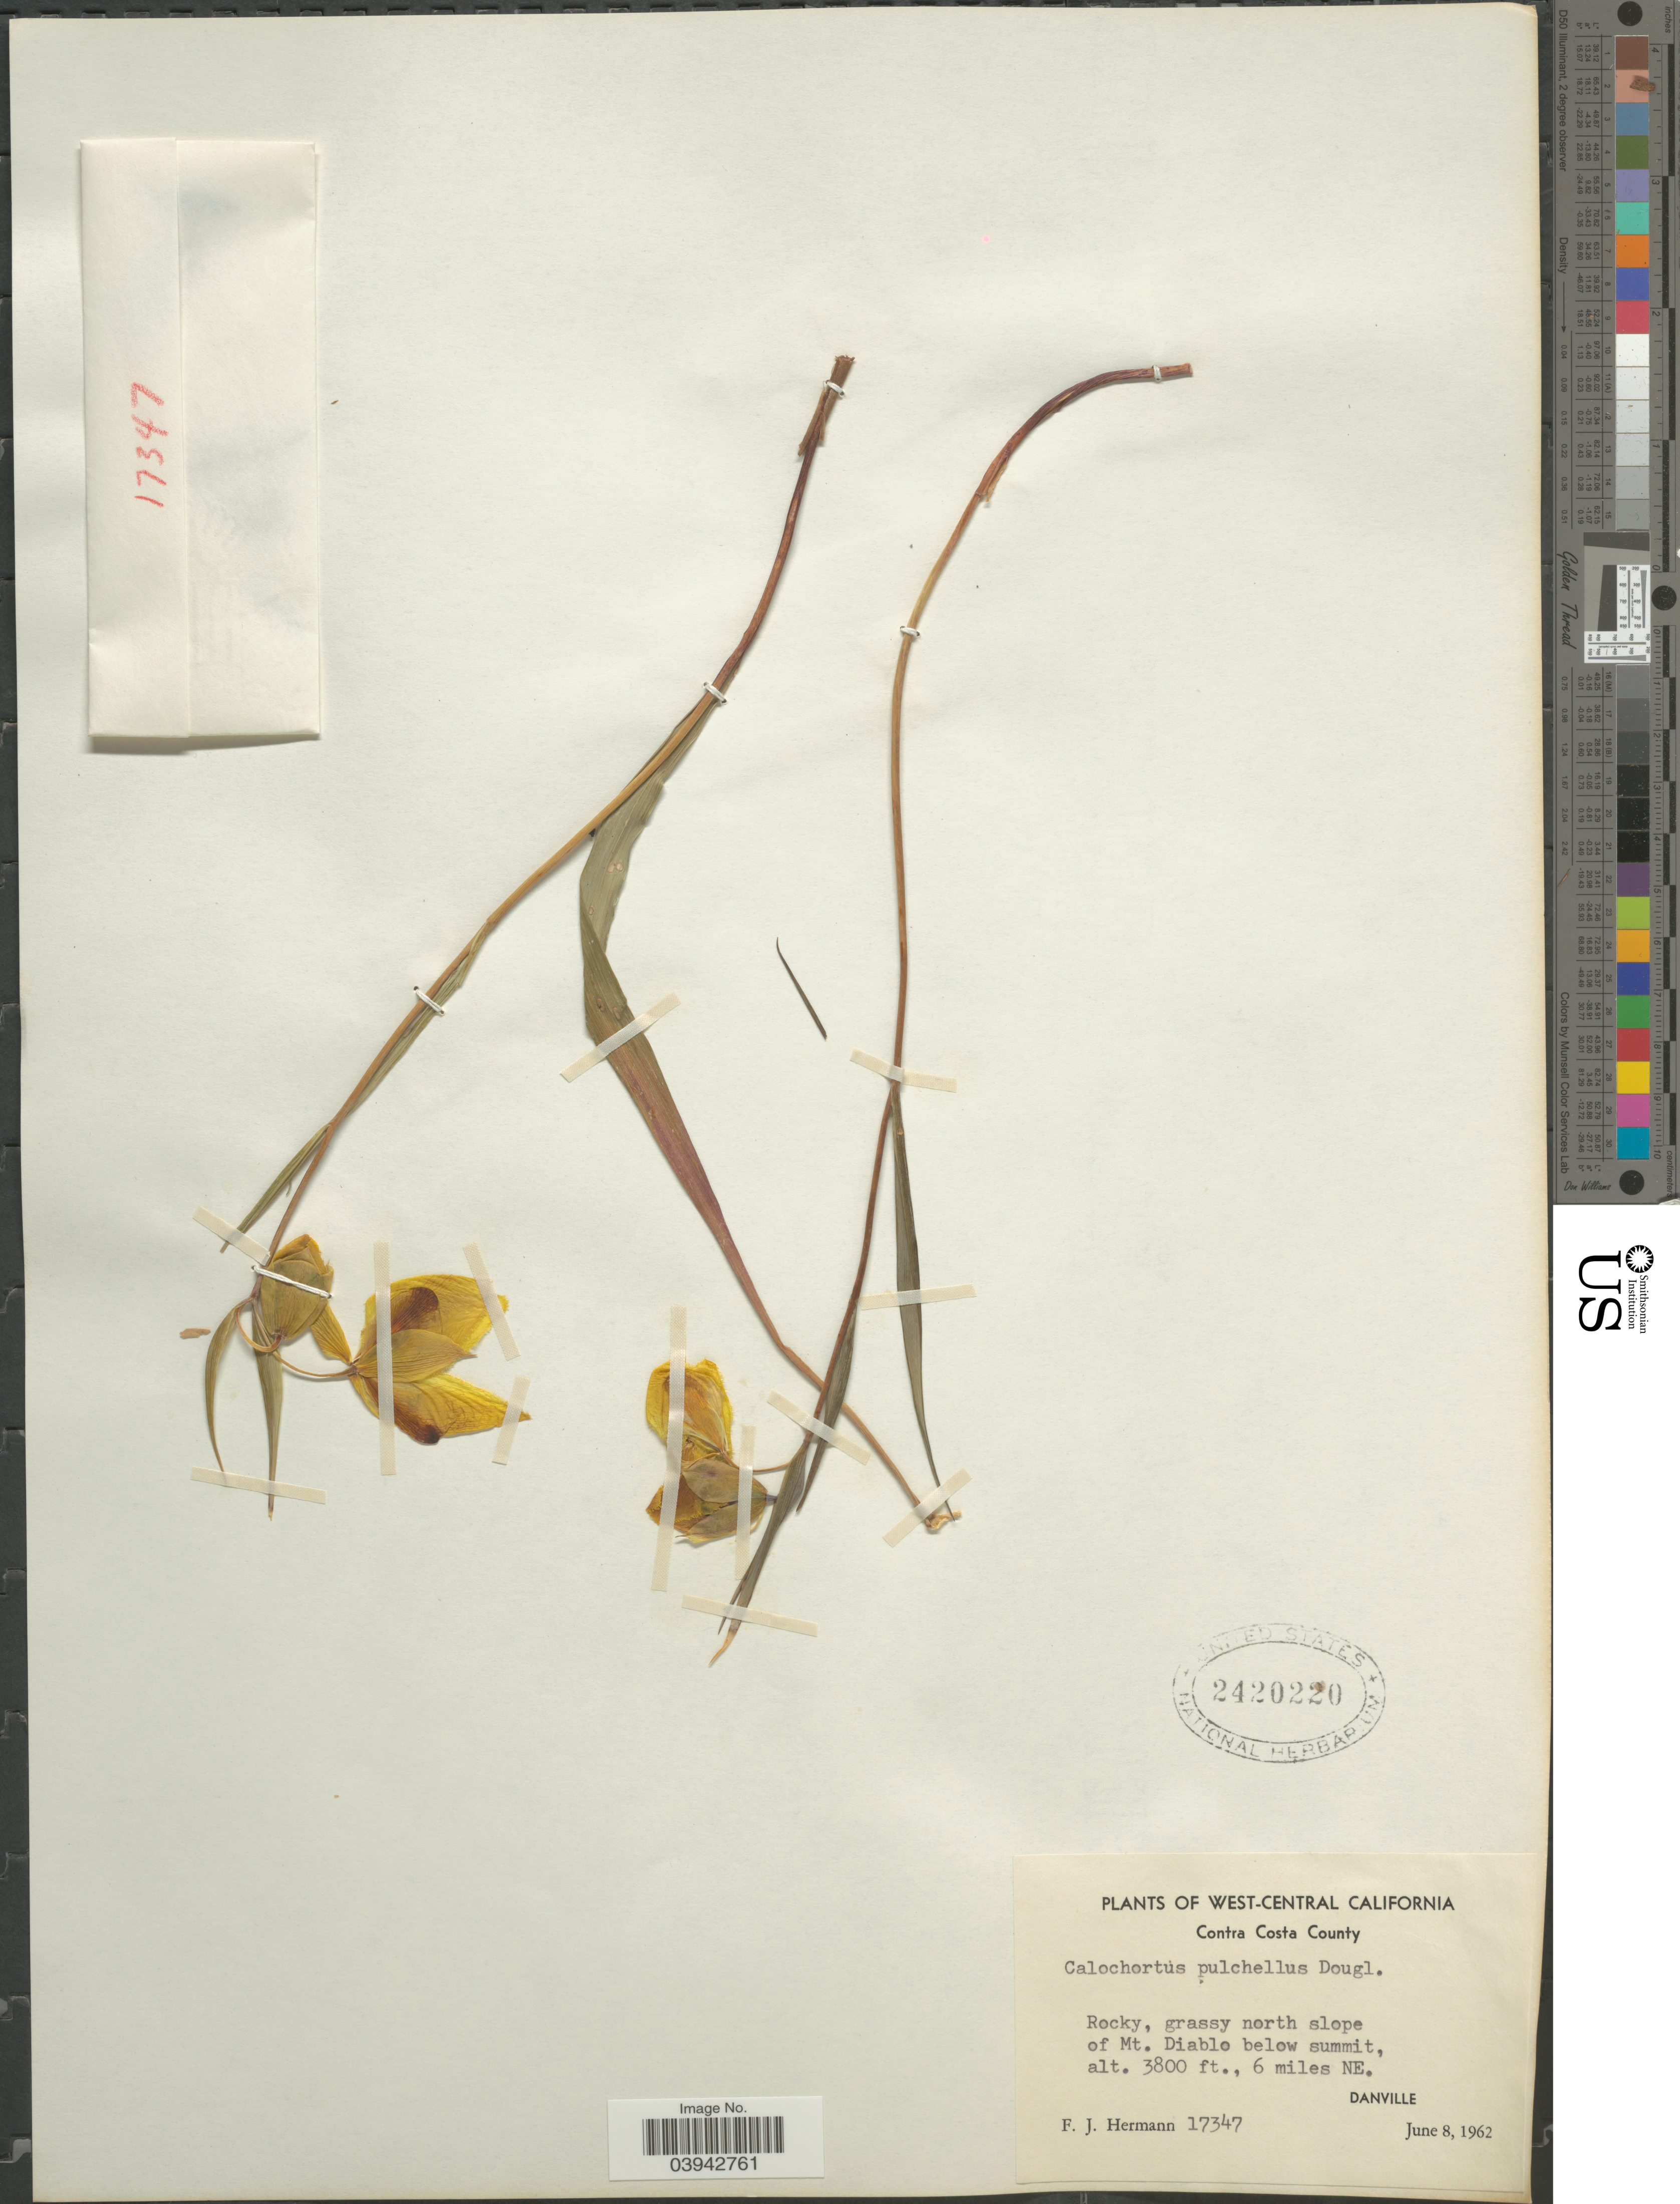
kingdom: Plantae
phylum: Tracheophyta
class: Liliopsida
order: Liliales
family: Liliaceae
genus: Calochortus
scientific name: Calochortus luteus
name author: Douglas ex Lindl.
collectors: F. J. Hermann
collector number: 17347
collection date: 1962-06-08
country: United States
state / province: California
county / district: Contra Costa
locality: West-Central. Contra Costa County. rocky, grassy north slope of Mt. Diablo below summit, 6 miles NE. Danville.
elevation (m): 1158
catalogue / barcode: US 2420220